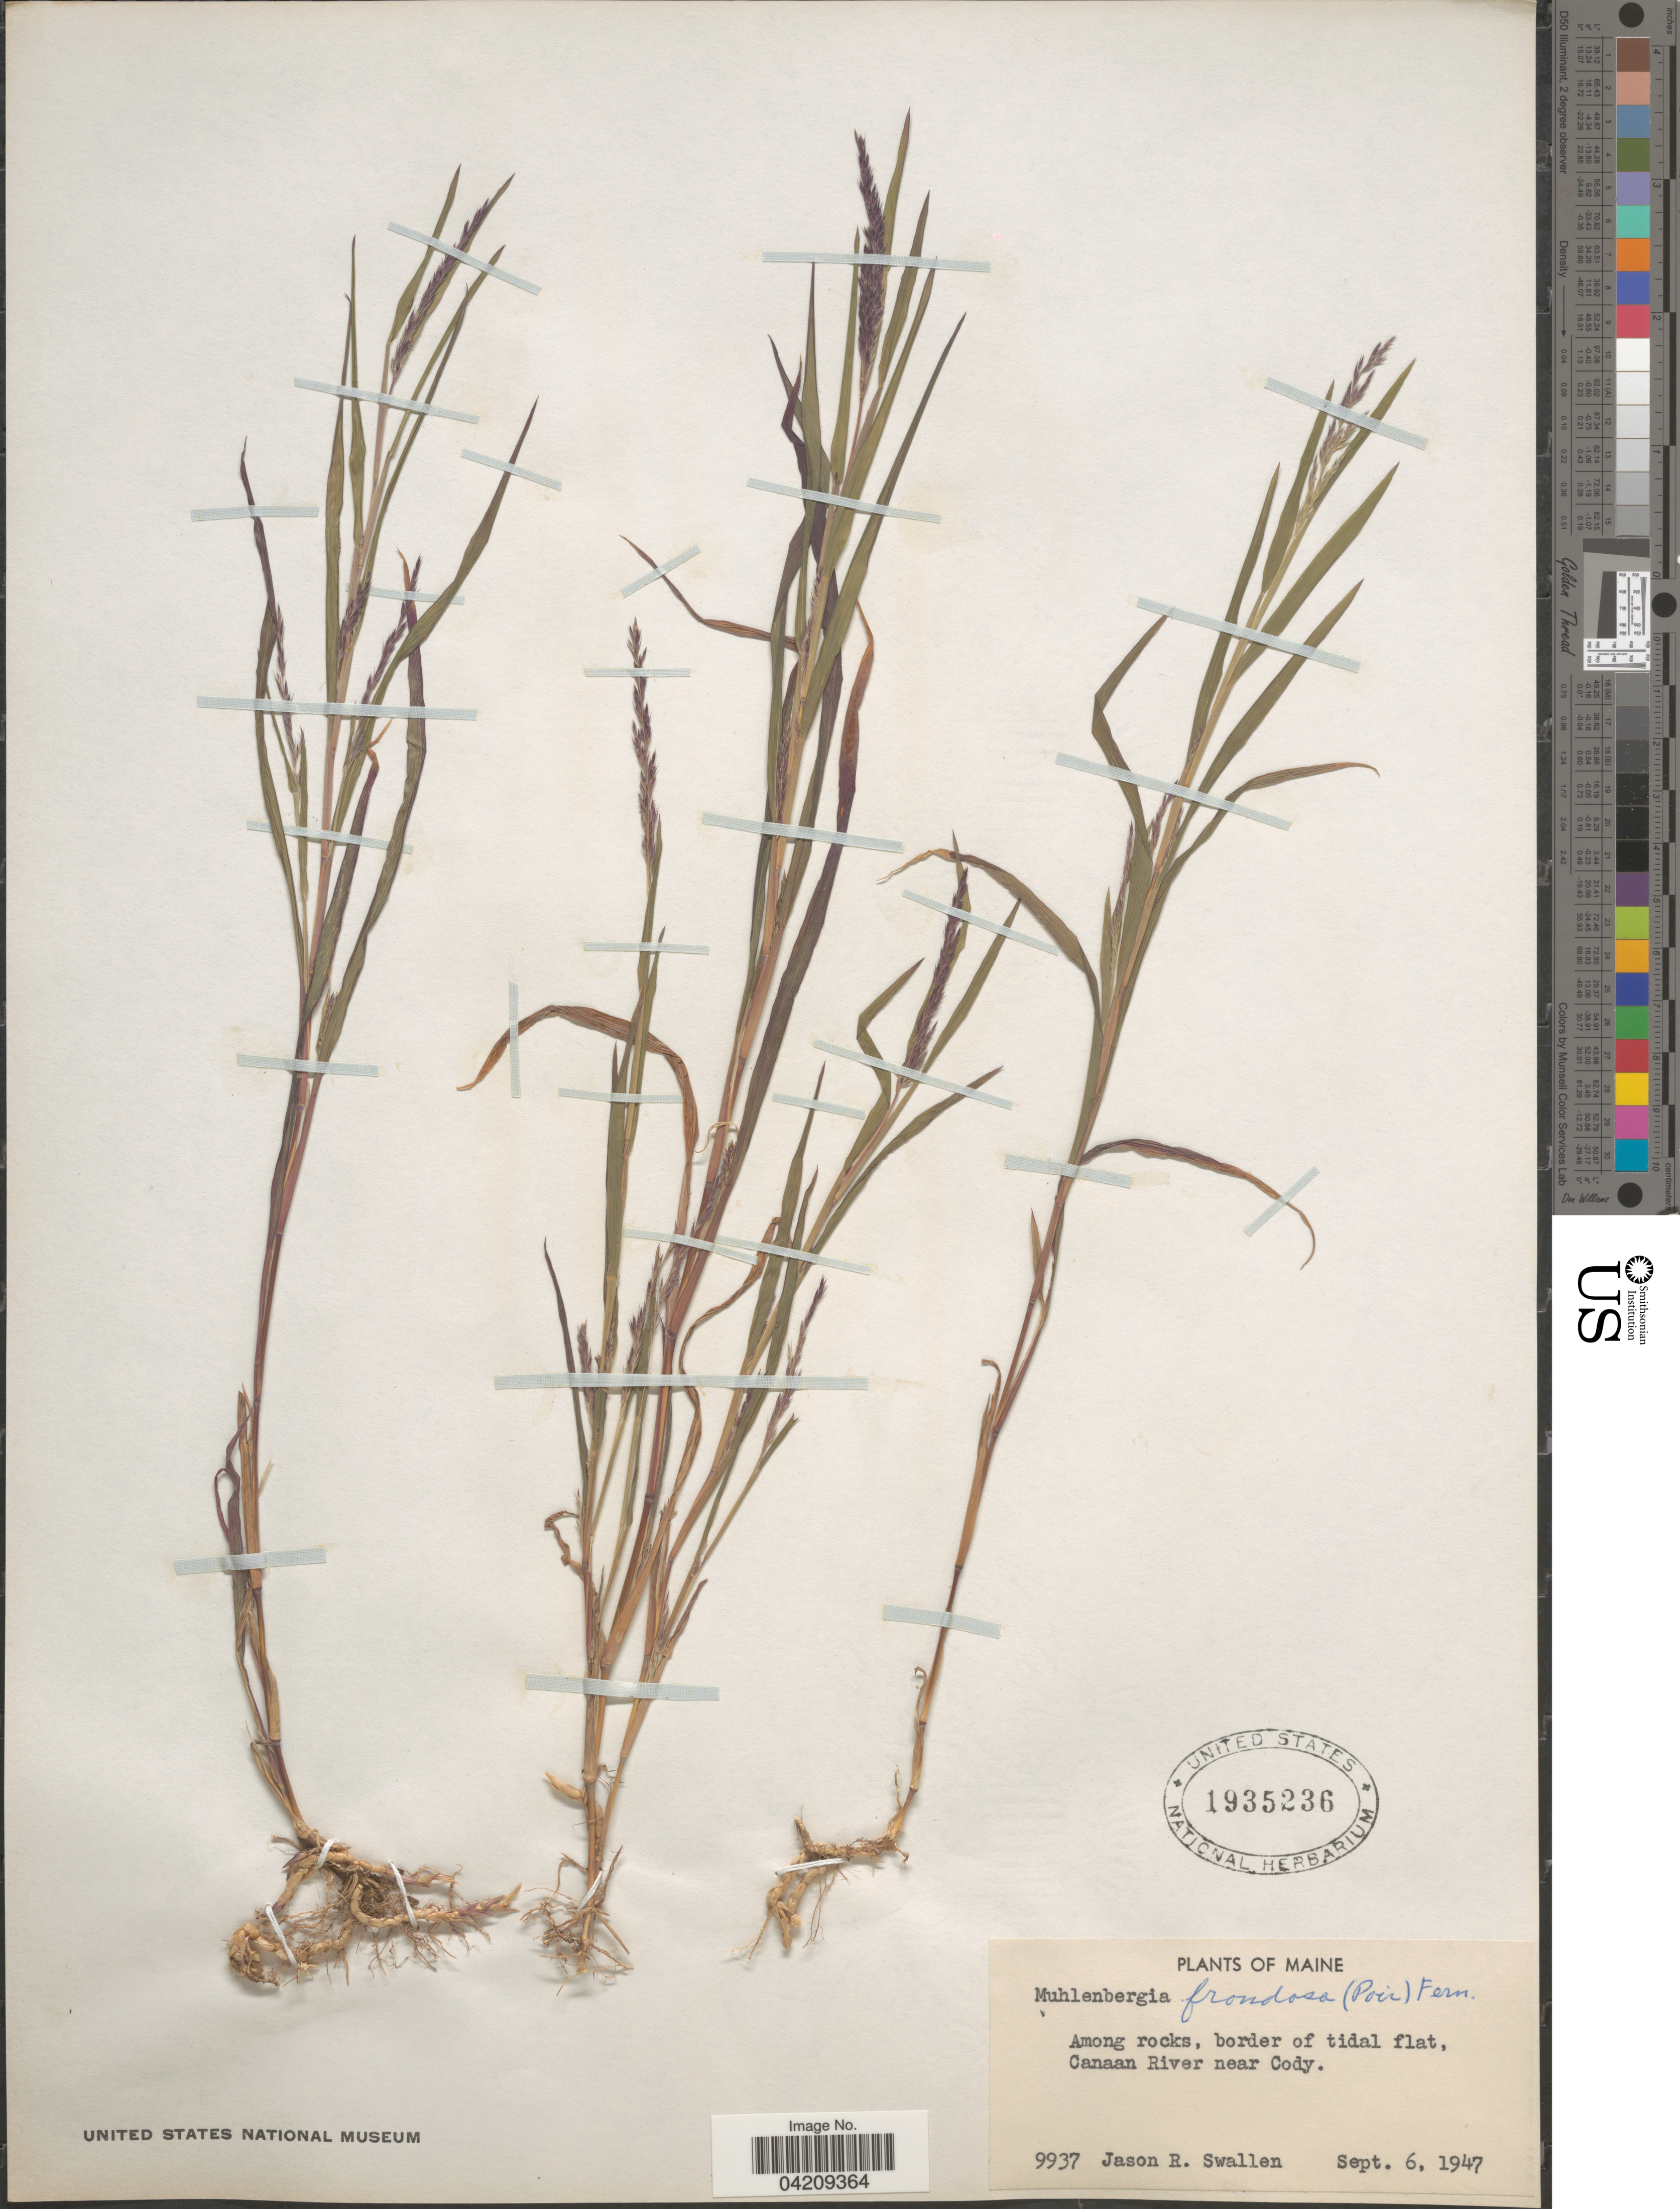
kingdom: Plantae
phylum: Tracheophyta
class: Liliopsida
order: Poales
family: Poaceae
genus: Muhlenbergia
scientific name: Muhlenbergia frondosa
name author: (Poir.) Fernald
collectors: J. R. Swallen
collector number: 9937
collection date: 1947-09-06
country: United States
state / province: Maine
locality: Among rocks, border of tidal flat, Canaan River near Cody.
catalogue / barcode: US 1935236